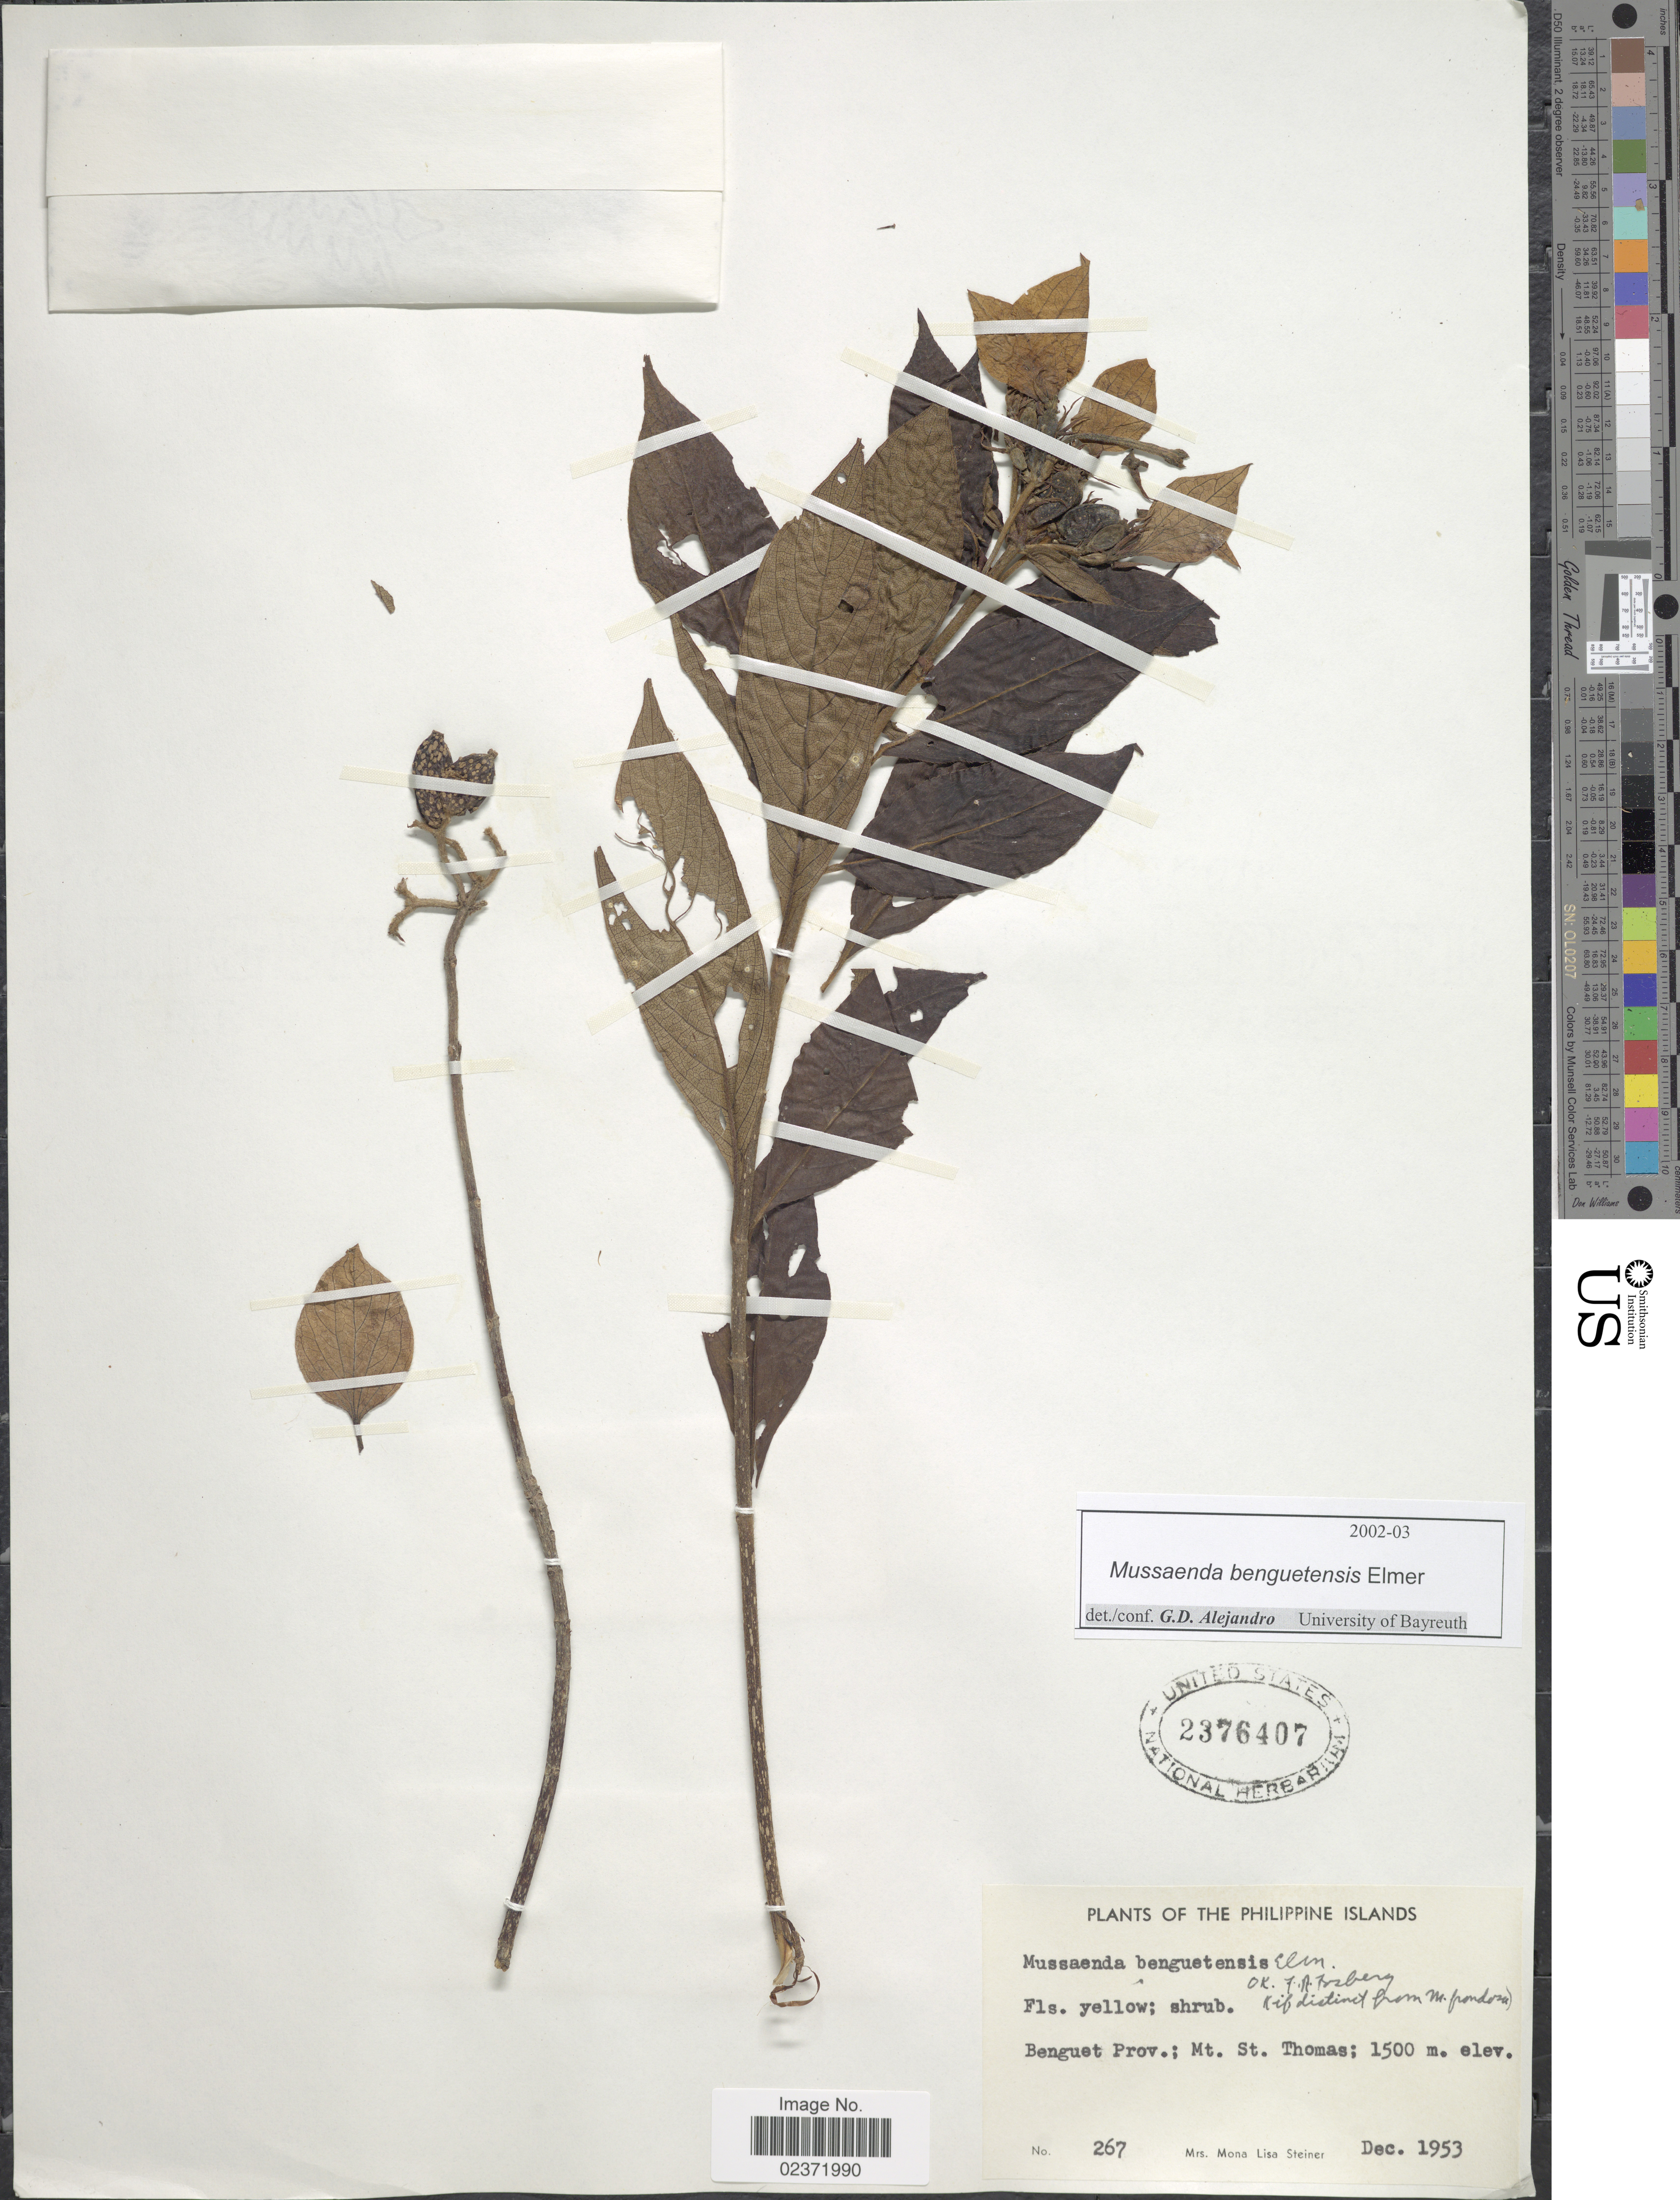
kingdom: Plantae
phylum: Tracheophyta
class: Magnoliopsida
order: Gentianales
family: Rubiaceae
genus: Mussaenda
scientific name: Mussaenda benguetensis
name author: Elmer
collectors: M. Steiner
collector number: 267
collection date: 1953-12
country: Philippines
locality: Benguet prov., Mt. St. Thomas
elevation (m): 1500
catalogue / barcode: US 2376407